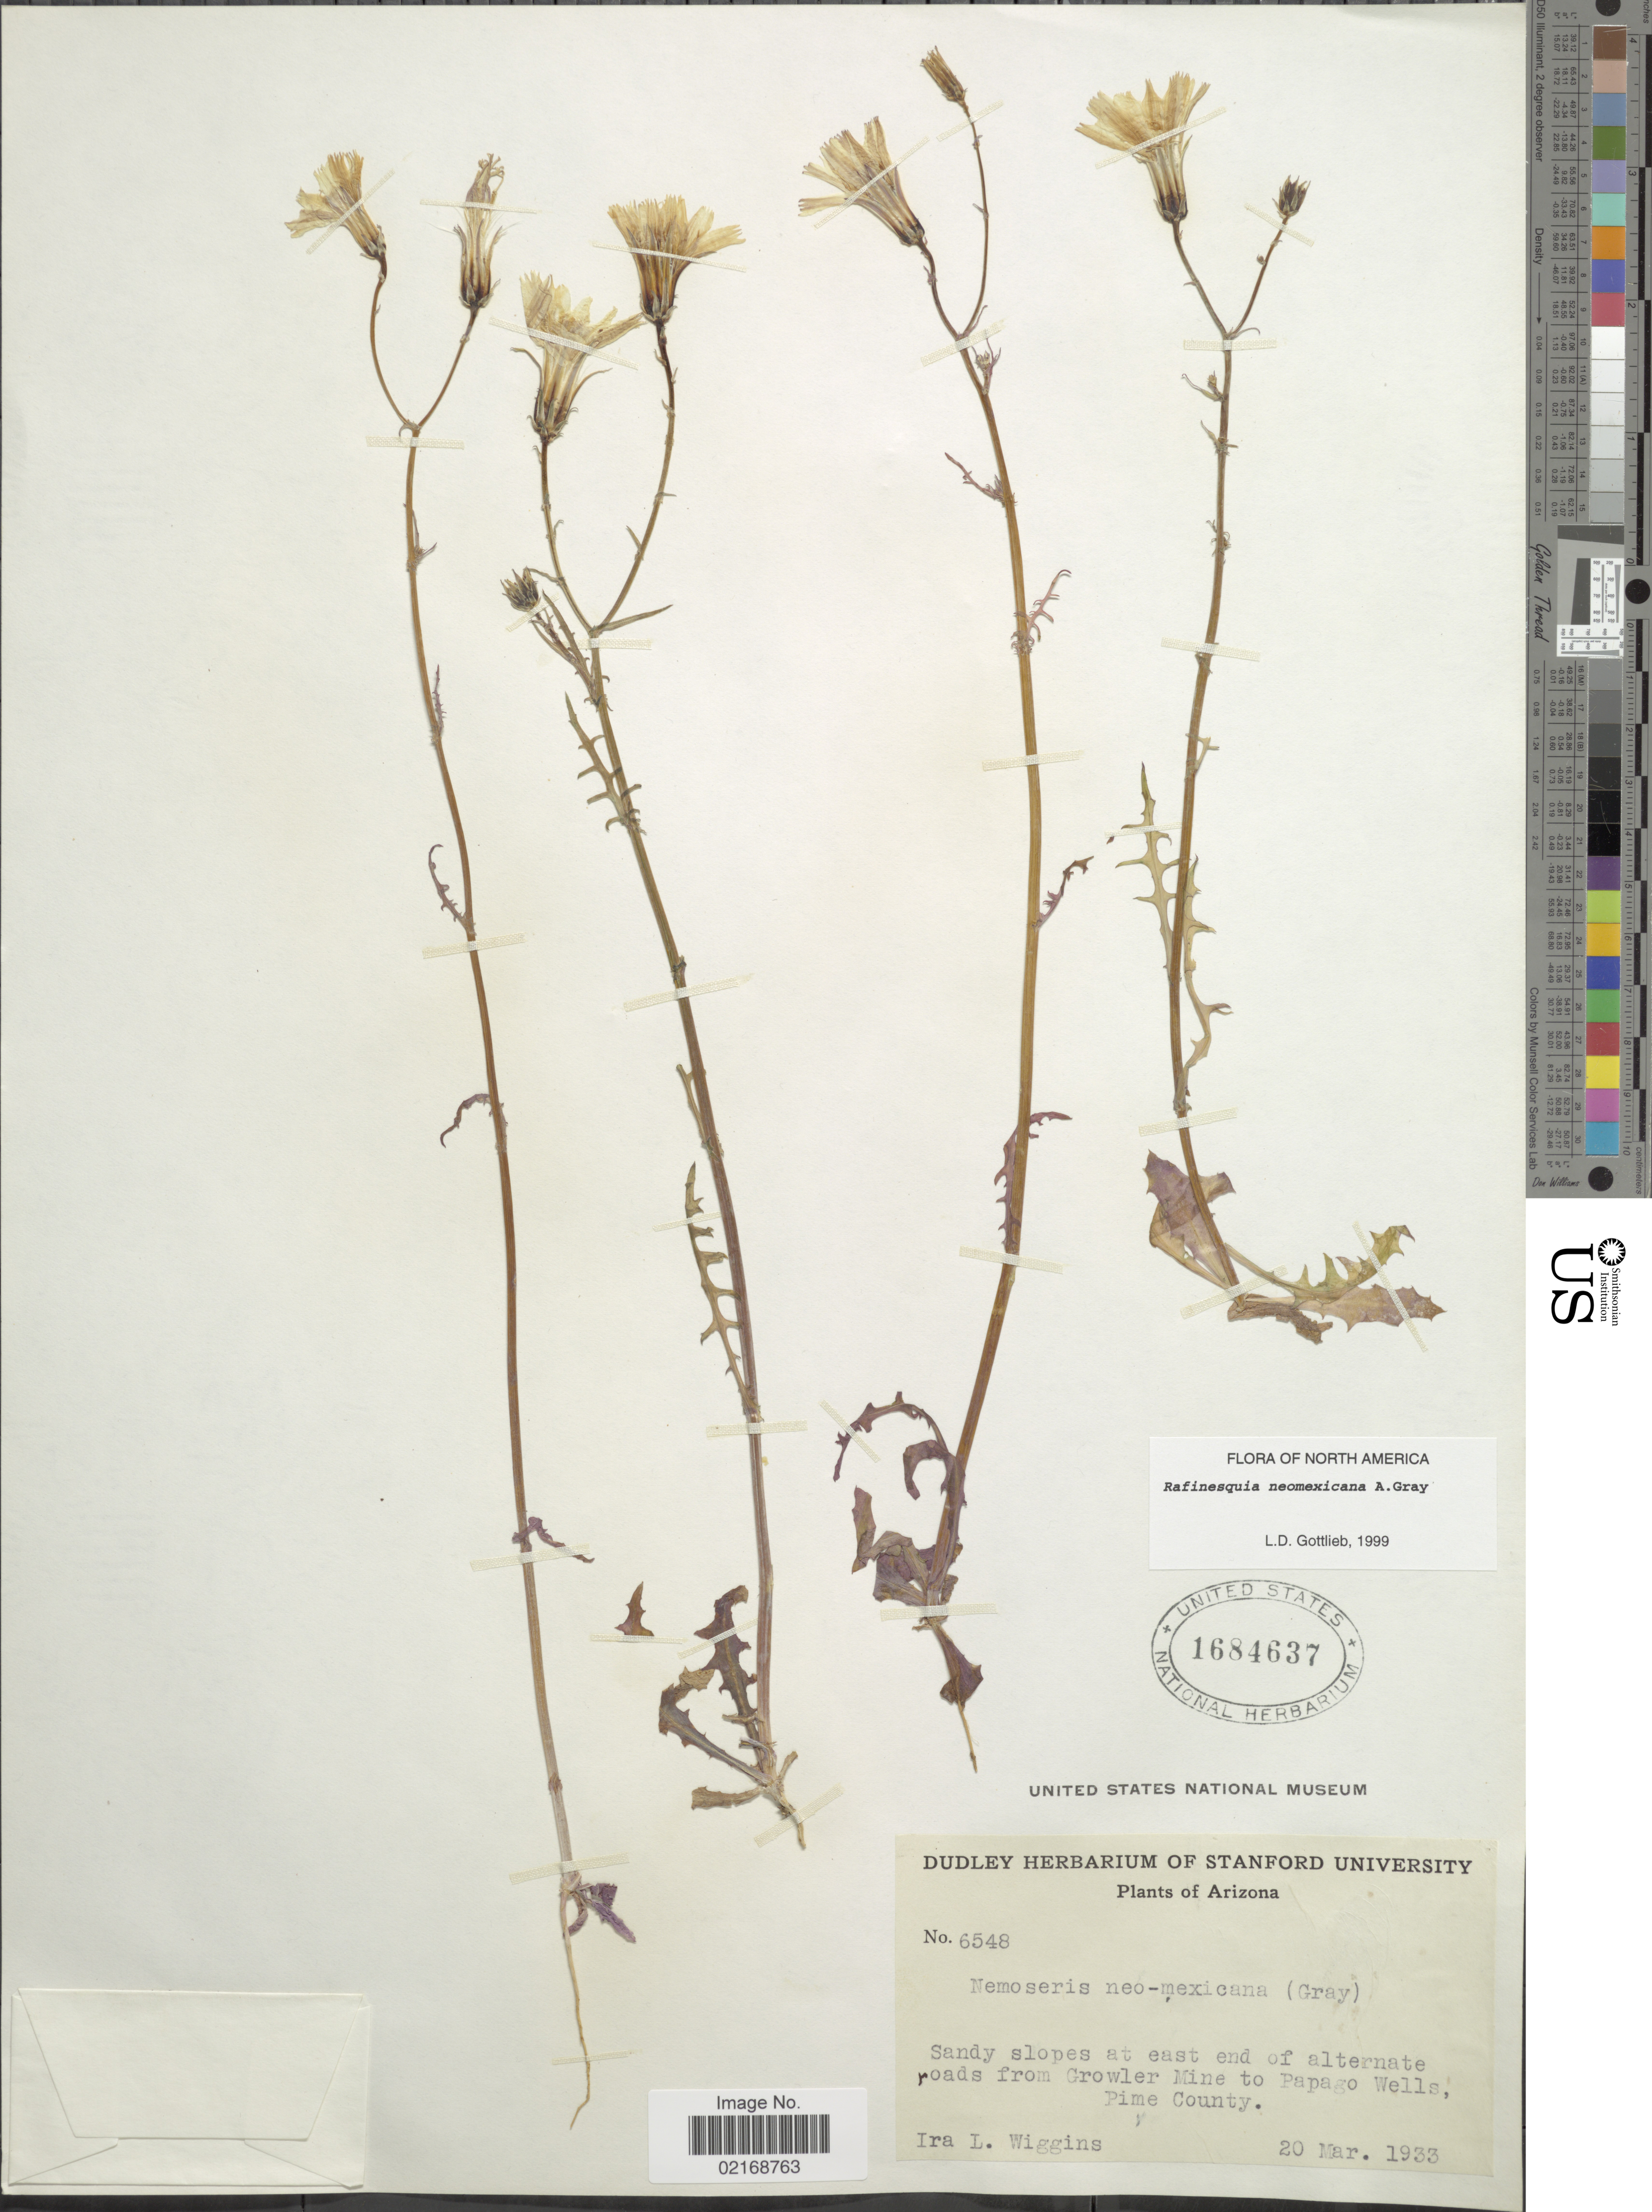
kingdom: Plantae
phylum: Tracheophyta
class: Magnoliopsida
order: Asterales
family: Asteraceae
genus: Rafinesquia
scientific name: Rafinesquia neomexicana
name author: A. Gray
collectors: I. L. Wiggins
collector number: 6548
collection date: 1933-03-20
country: United States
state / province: Arizona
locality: Sandy slopes at east end of alternate roads from Growler Mine to Papago Wells, Pime County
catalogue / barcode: US 1684637